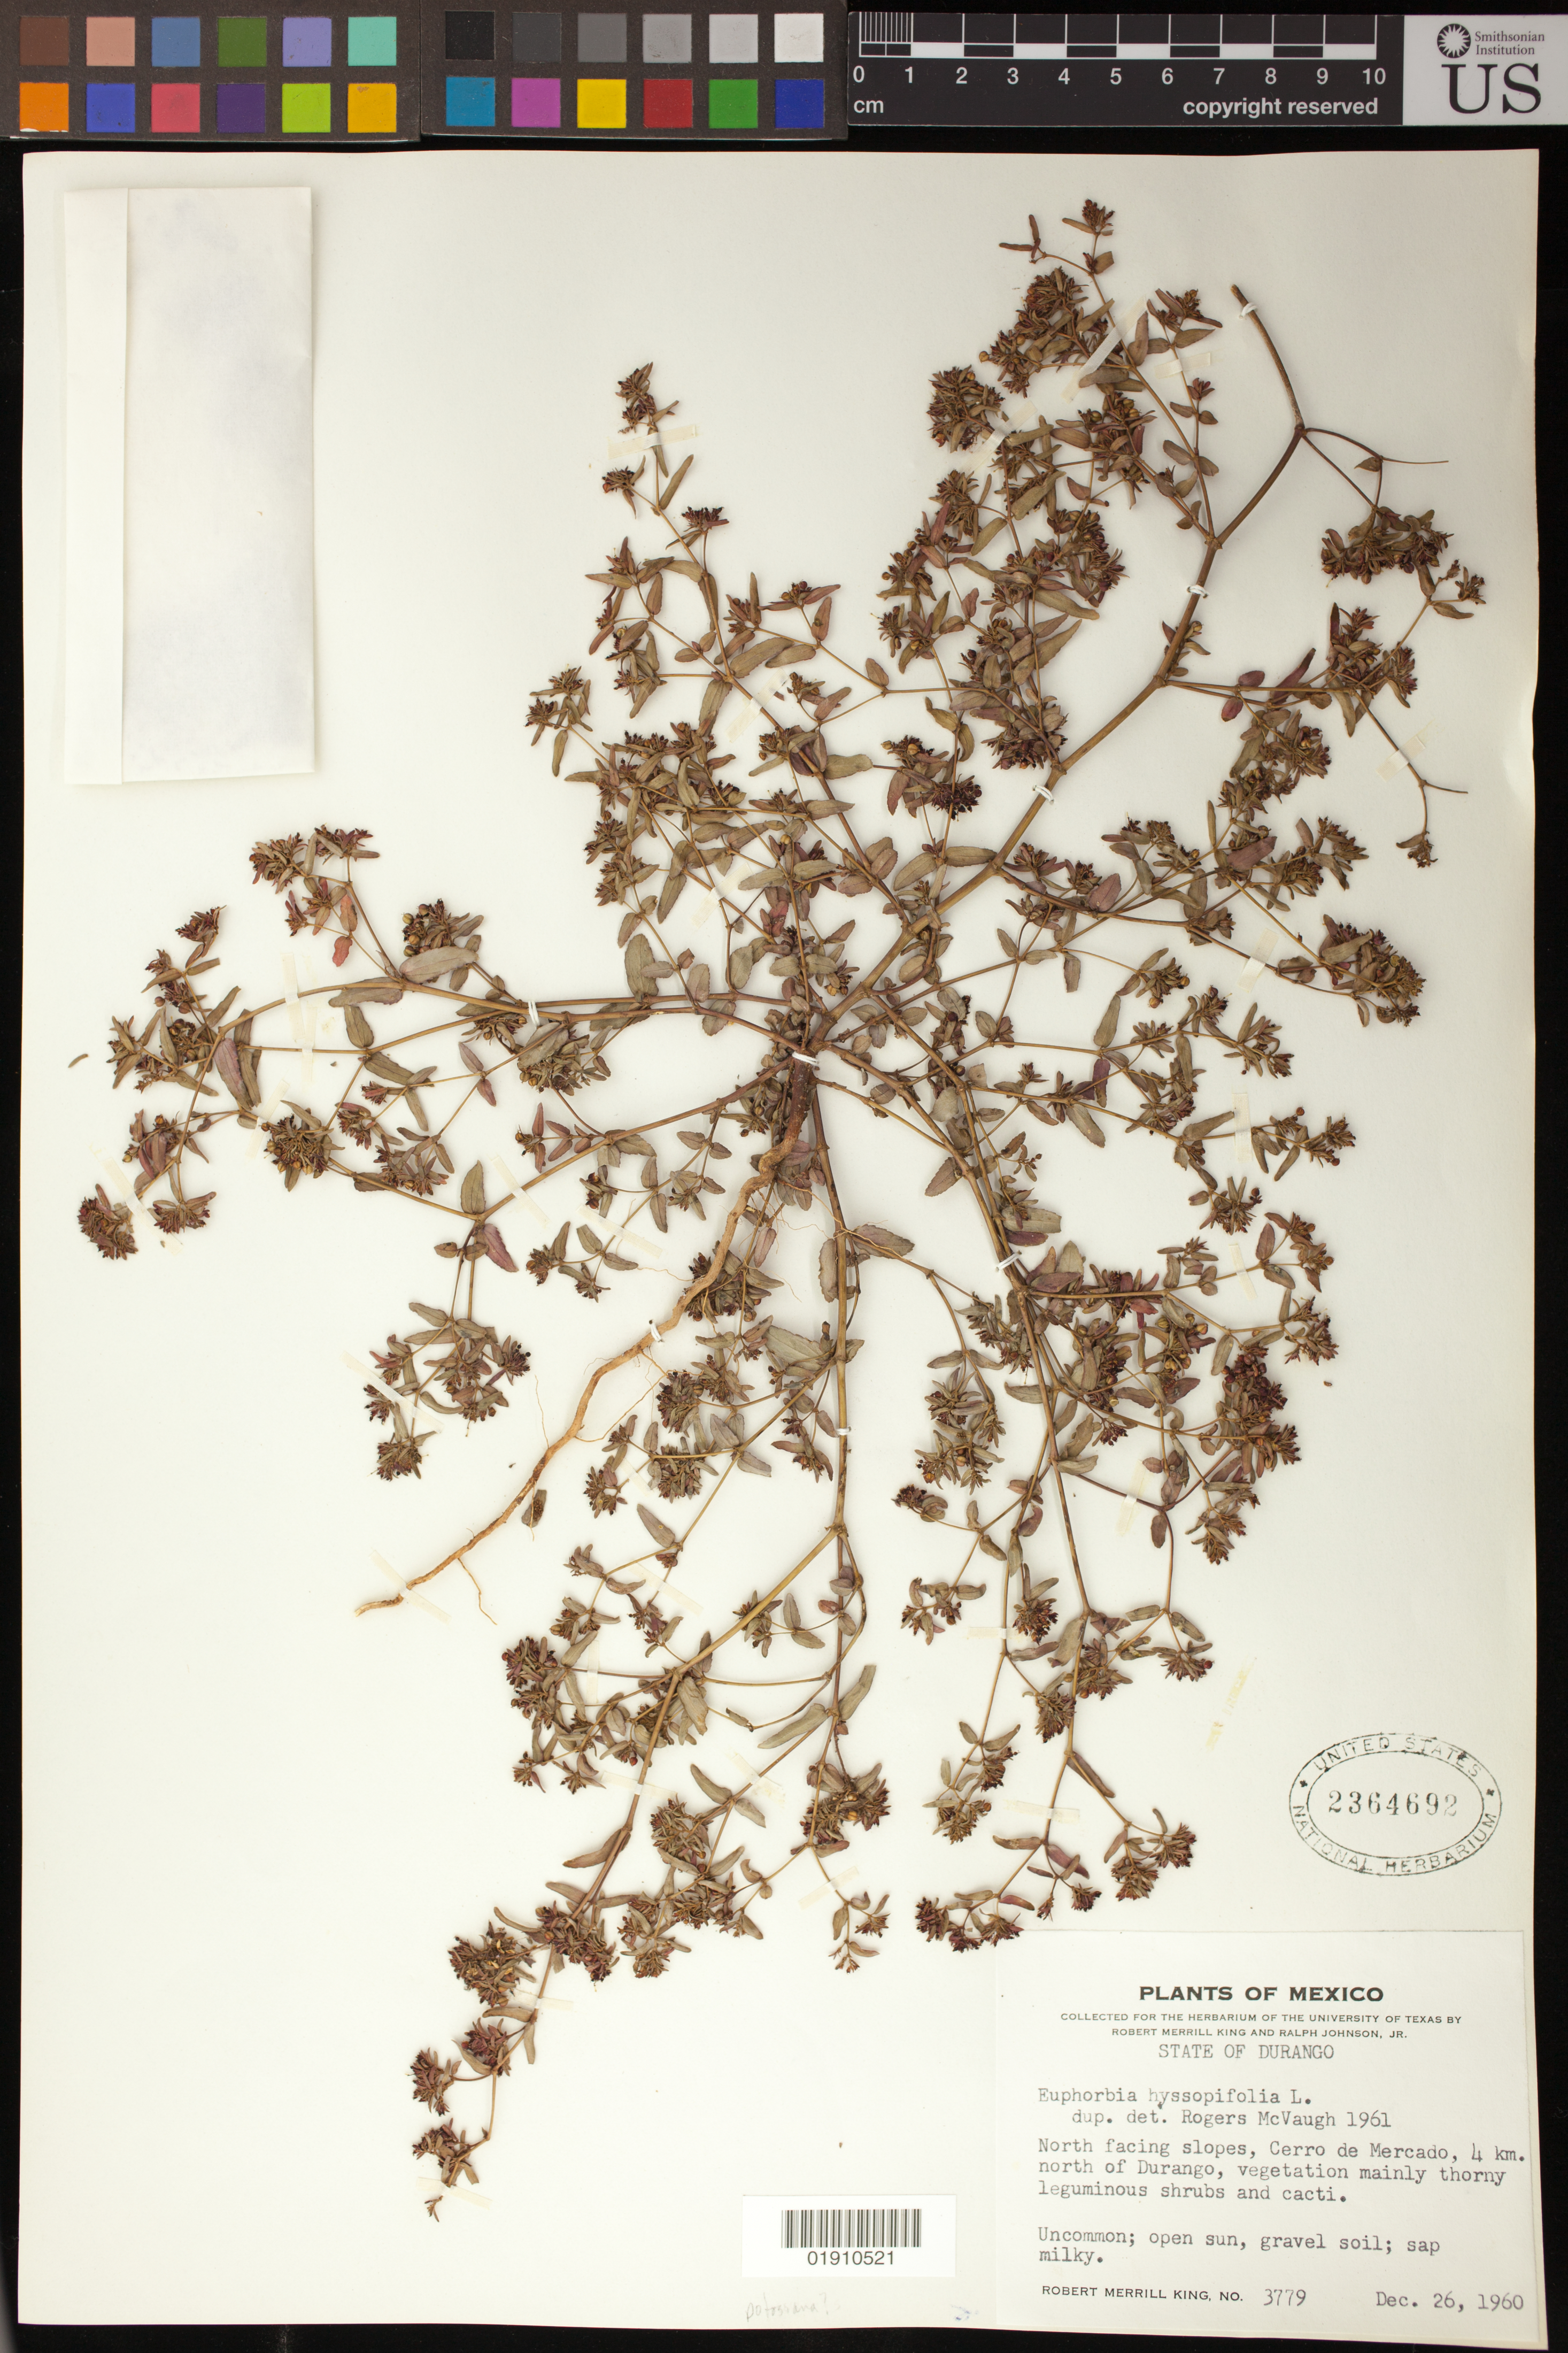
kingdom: Plantae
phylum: Tracheophyta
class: Magnoliopsida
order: Malpighiales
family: Euphorbiaceae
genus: Euphorbia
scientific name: Euphorbia potosina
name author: Fernald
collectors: R. M. King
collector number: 3779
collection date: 1960-12-26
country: Mexico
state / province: Durango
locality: North facing slopes, Cerro de Mercado, 4 km. north of Durango.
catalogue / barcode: US 2364692